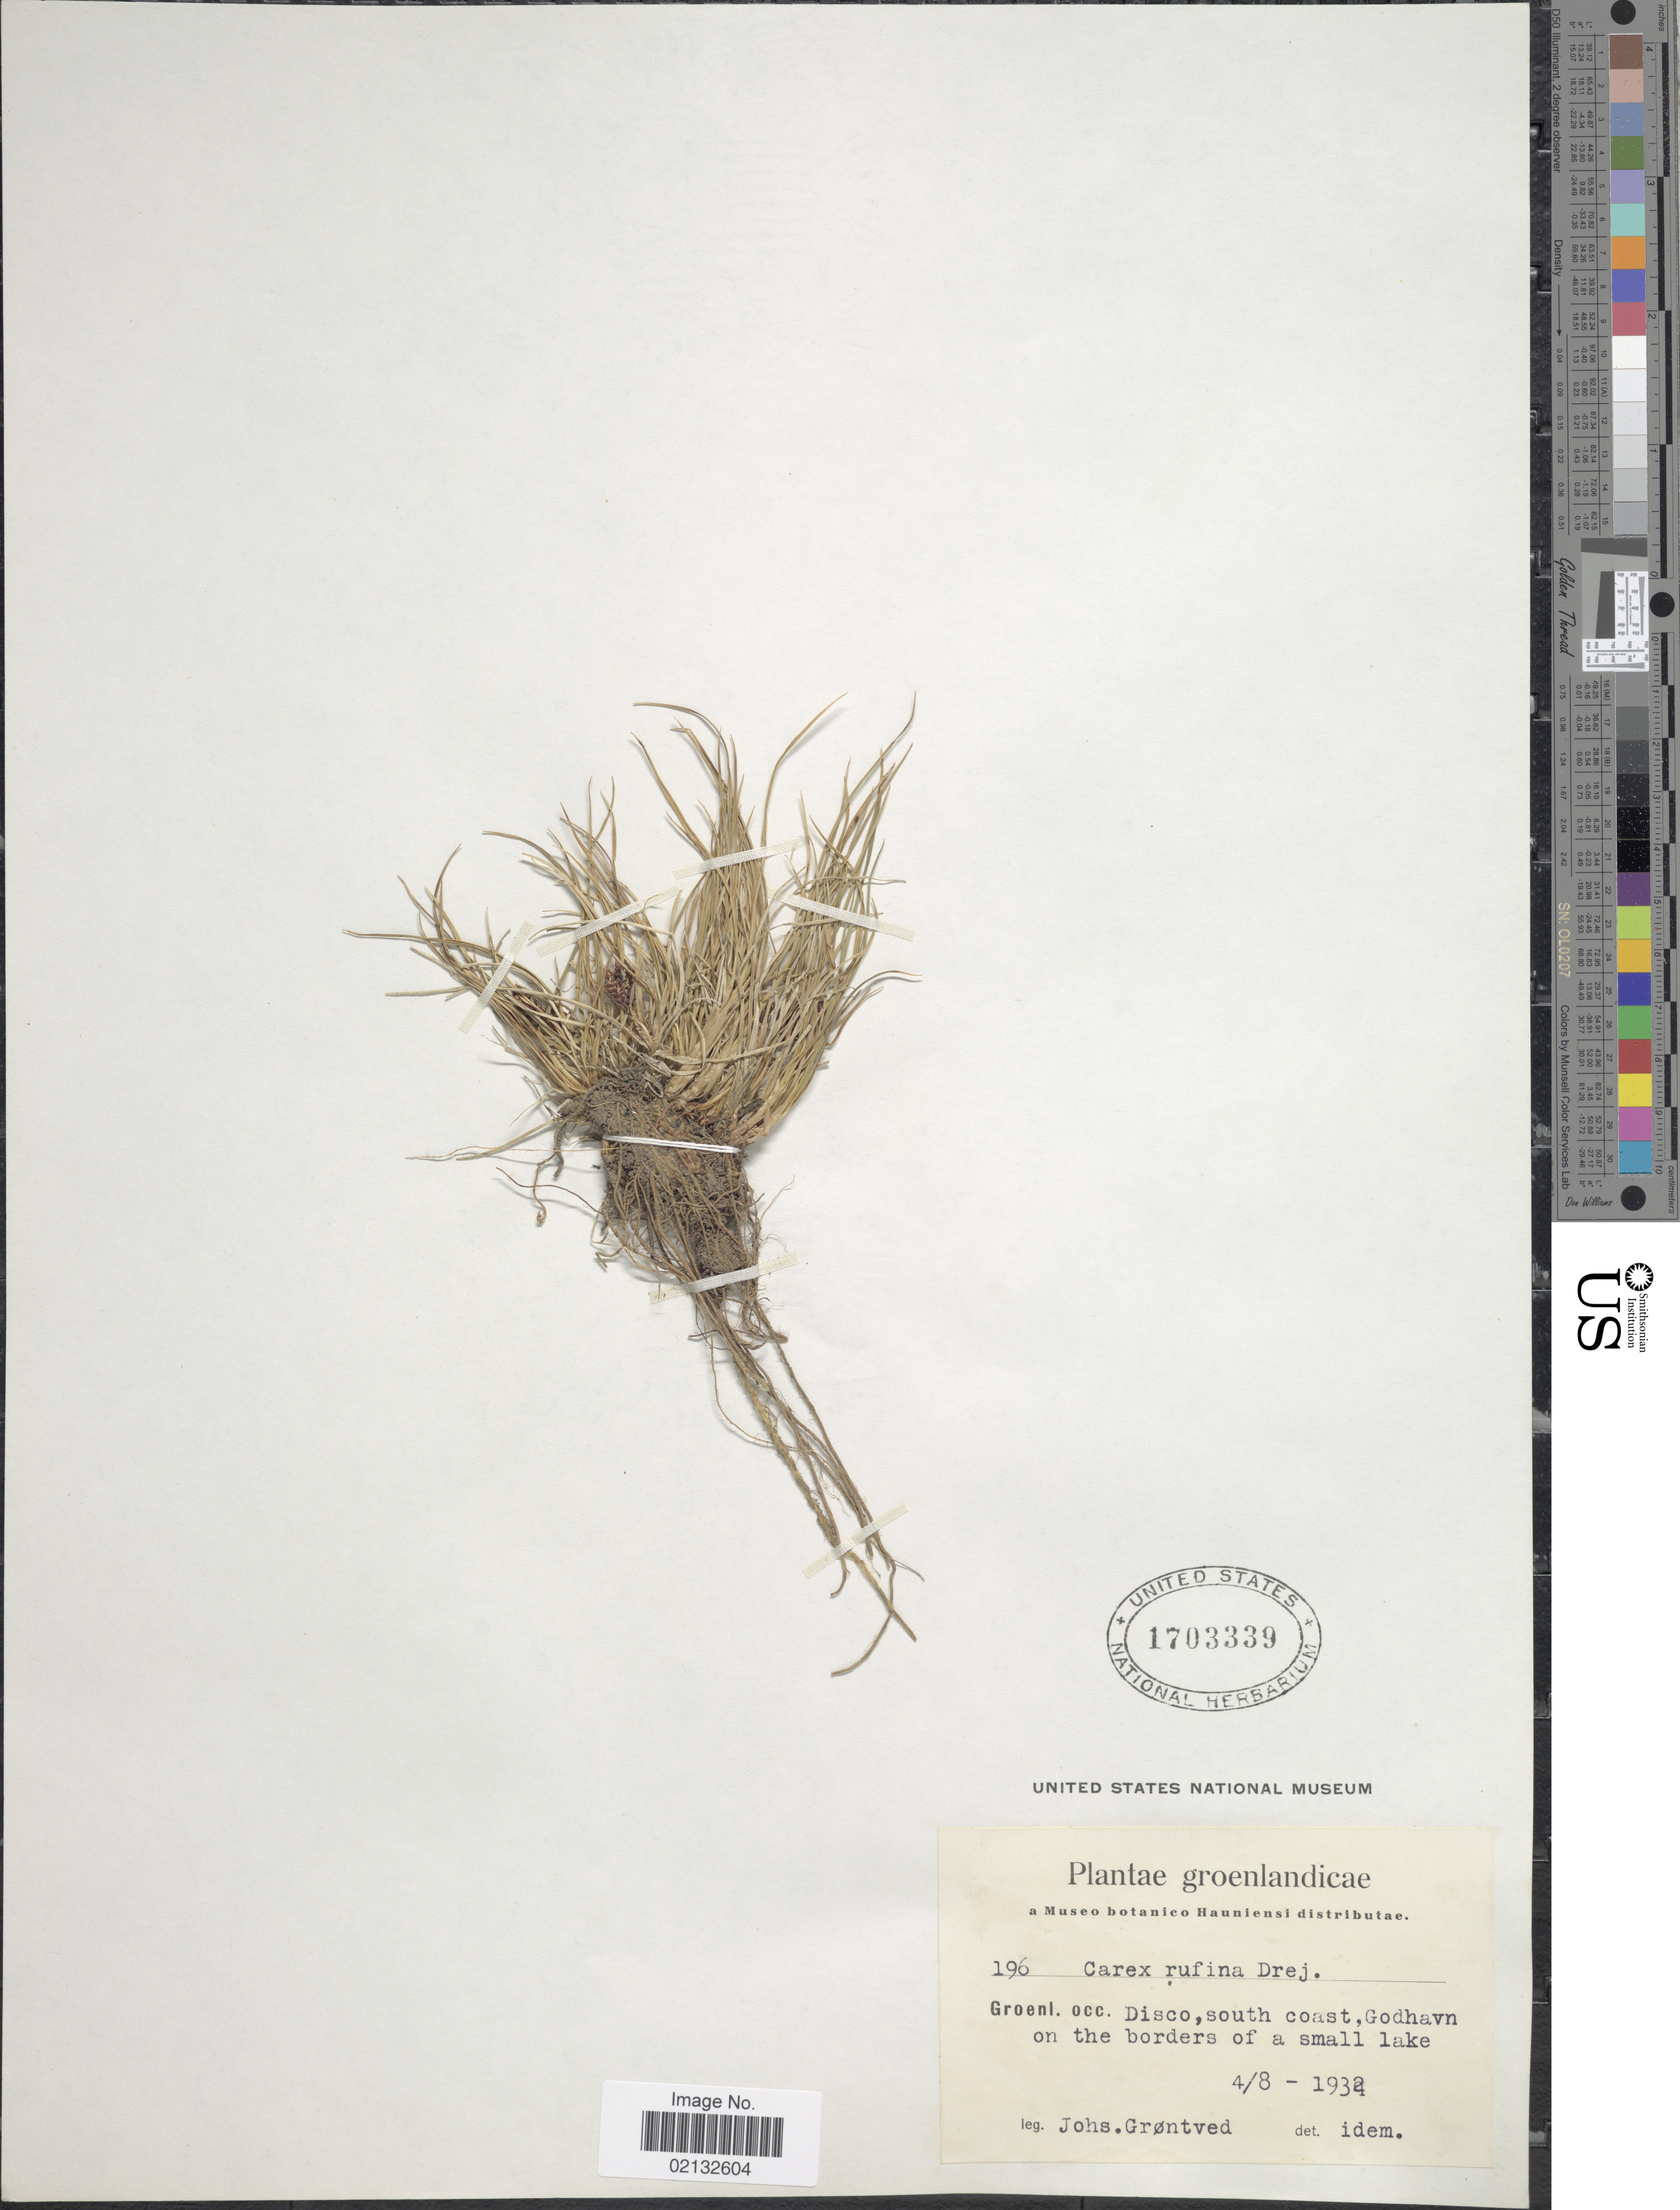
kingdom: Plantae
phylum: Tracheophyta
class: Liliopsida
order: Poales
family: Cyperaceae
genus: Carex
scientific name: Carex rufina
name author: Drejer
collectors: J. Grontved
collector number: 196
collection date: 1932-08-04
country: Greenland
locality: Groenl. Occ. Disco south coast, Godhavn on the borders of a small lake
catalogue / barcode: US 1703339